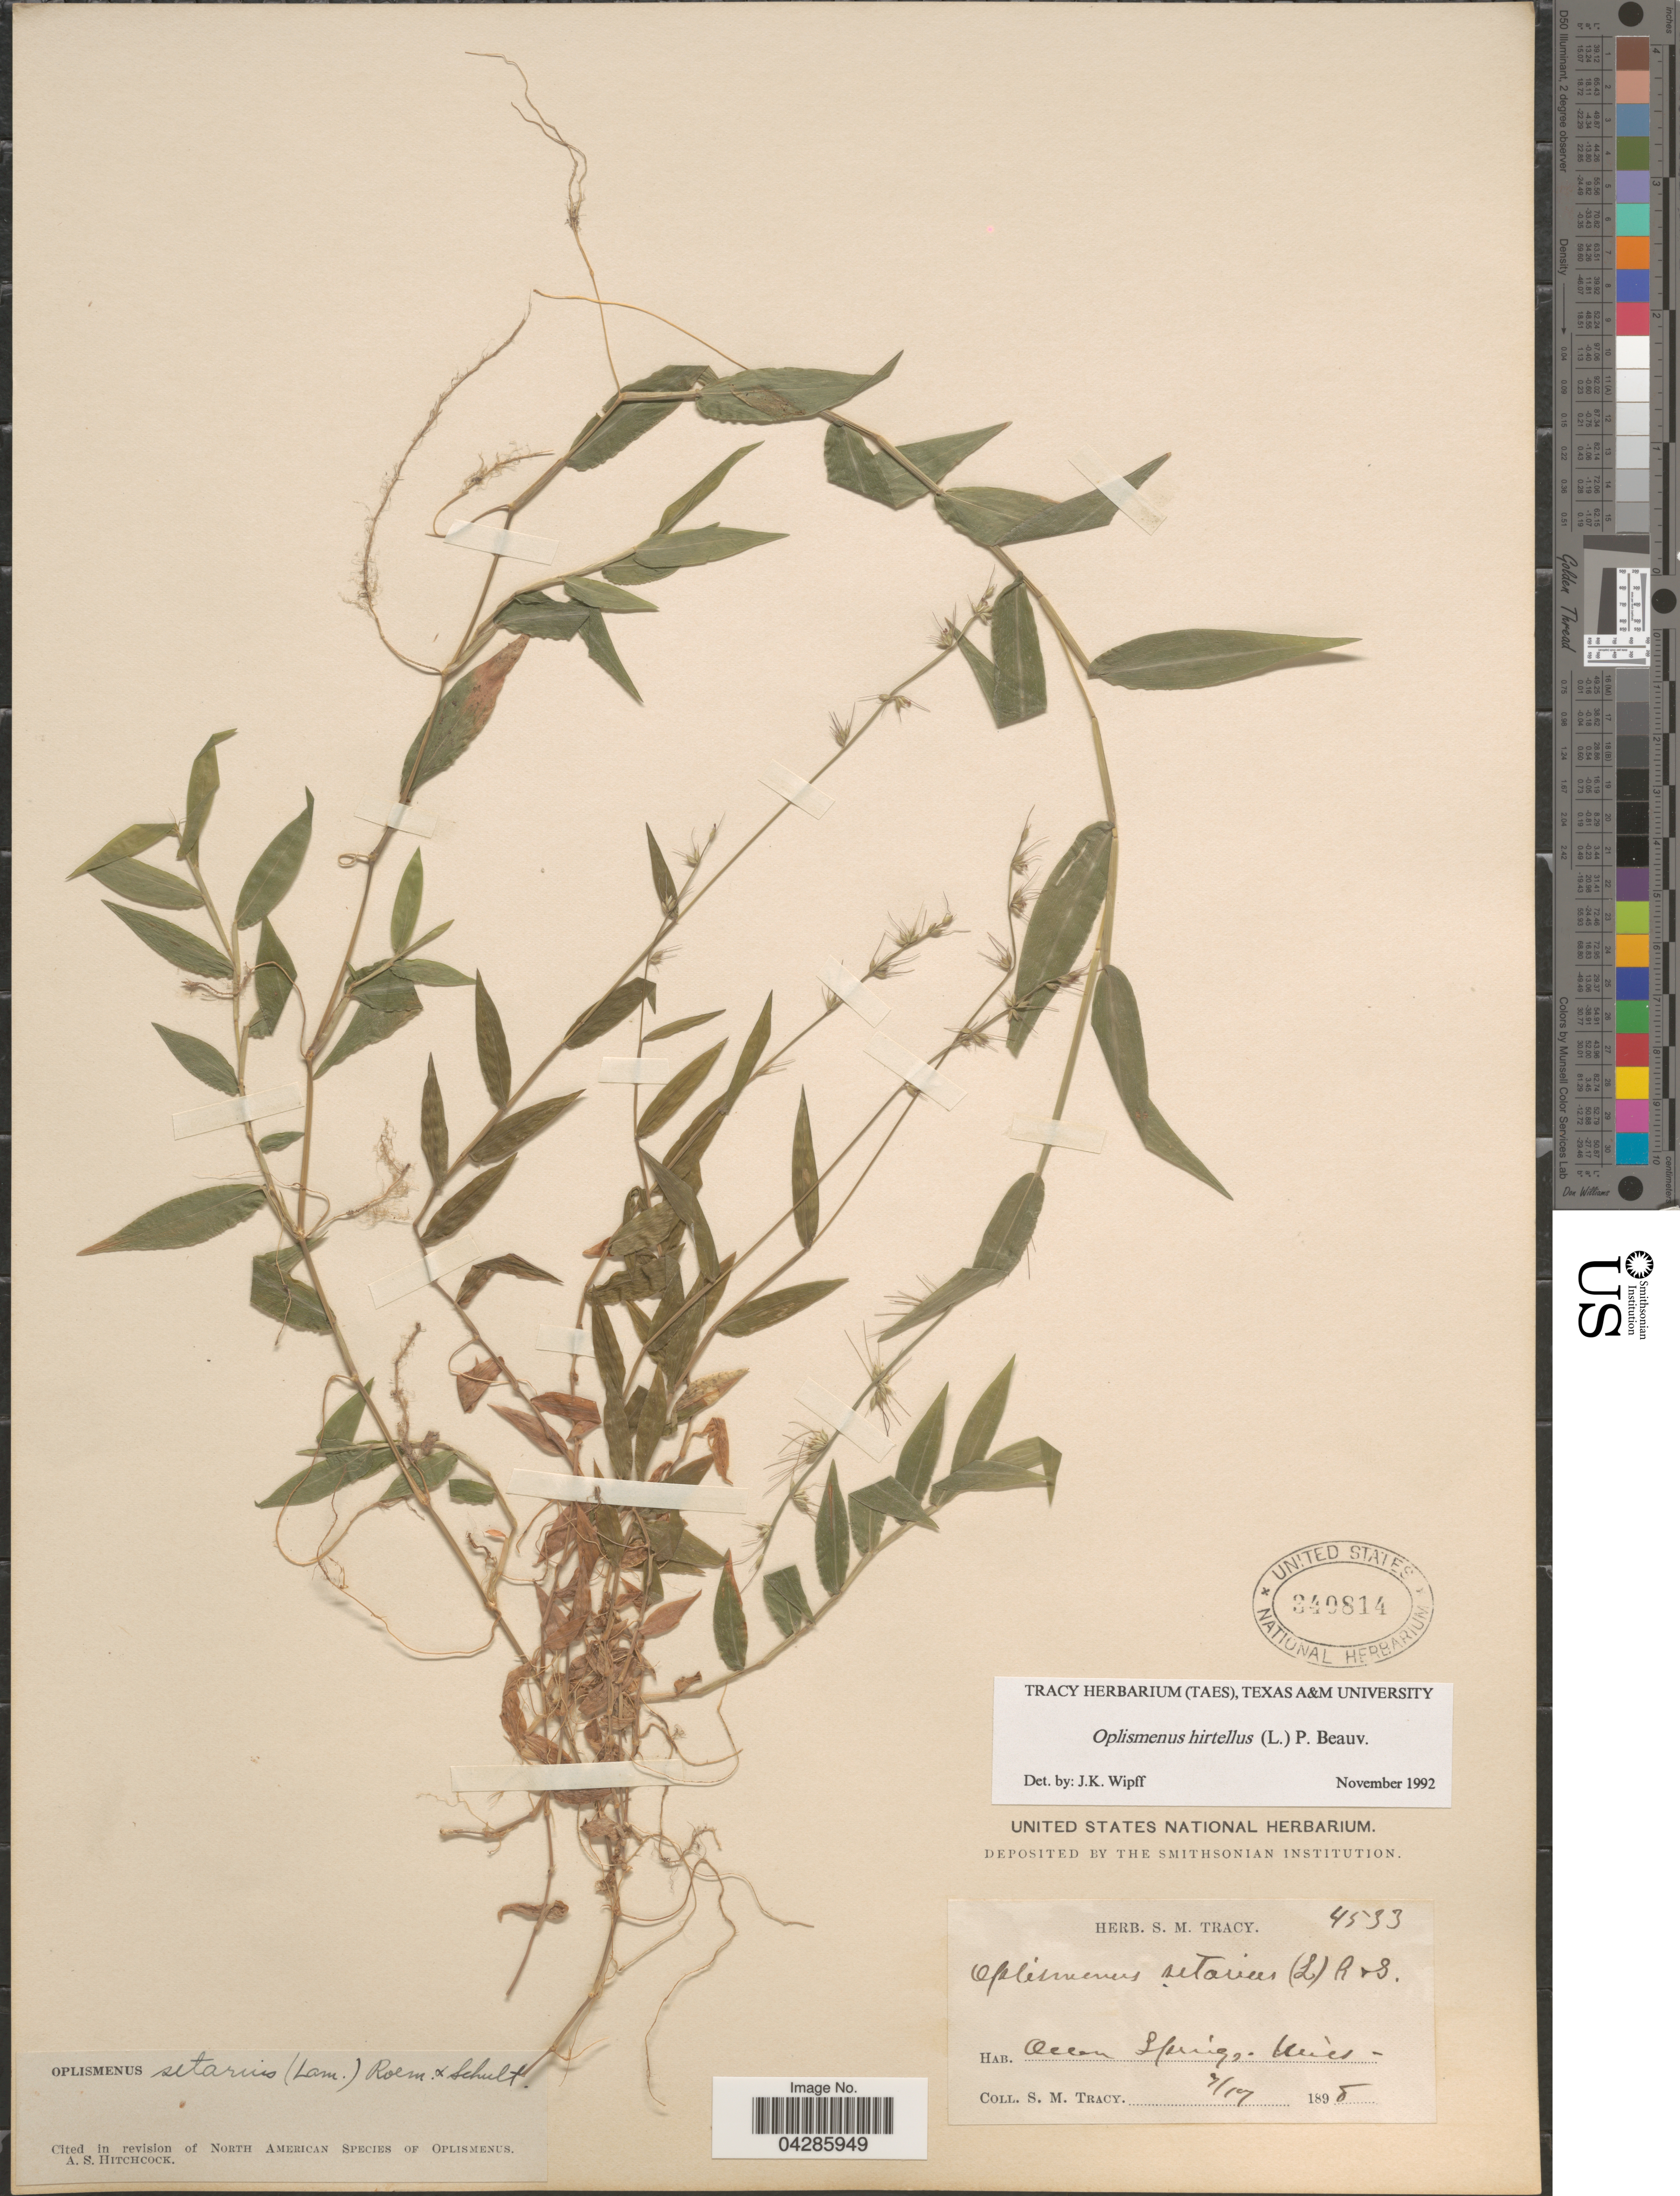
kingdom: Plantae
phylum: Tracheophyta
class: Liliopsida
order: Poales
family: Poaceae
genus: Oplismenus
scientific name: Oplismenus hirtellus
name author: (L.) P. Beauv.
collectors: S. M. Tracy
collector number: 4533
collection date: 1898-03-17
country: United States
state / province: Mississippi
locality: Ocean Springs.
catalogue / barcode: US 340814